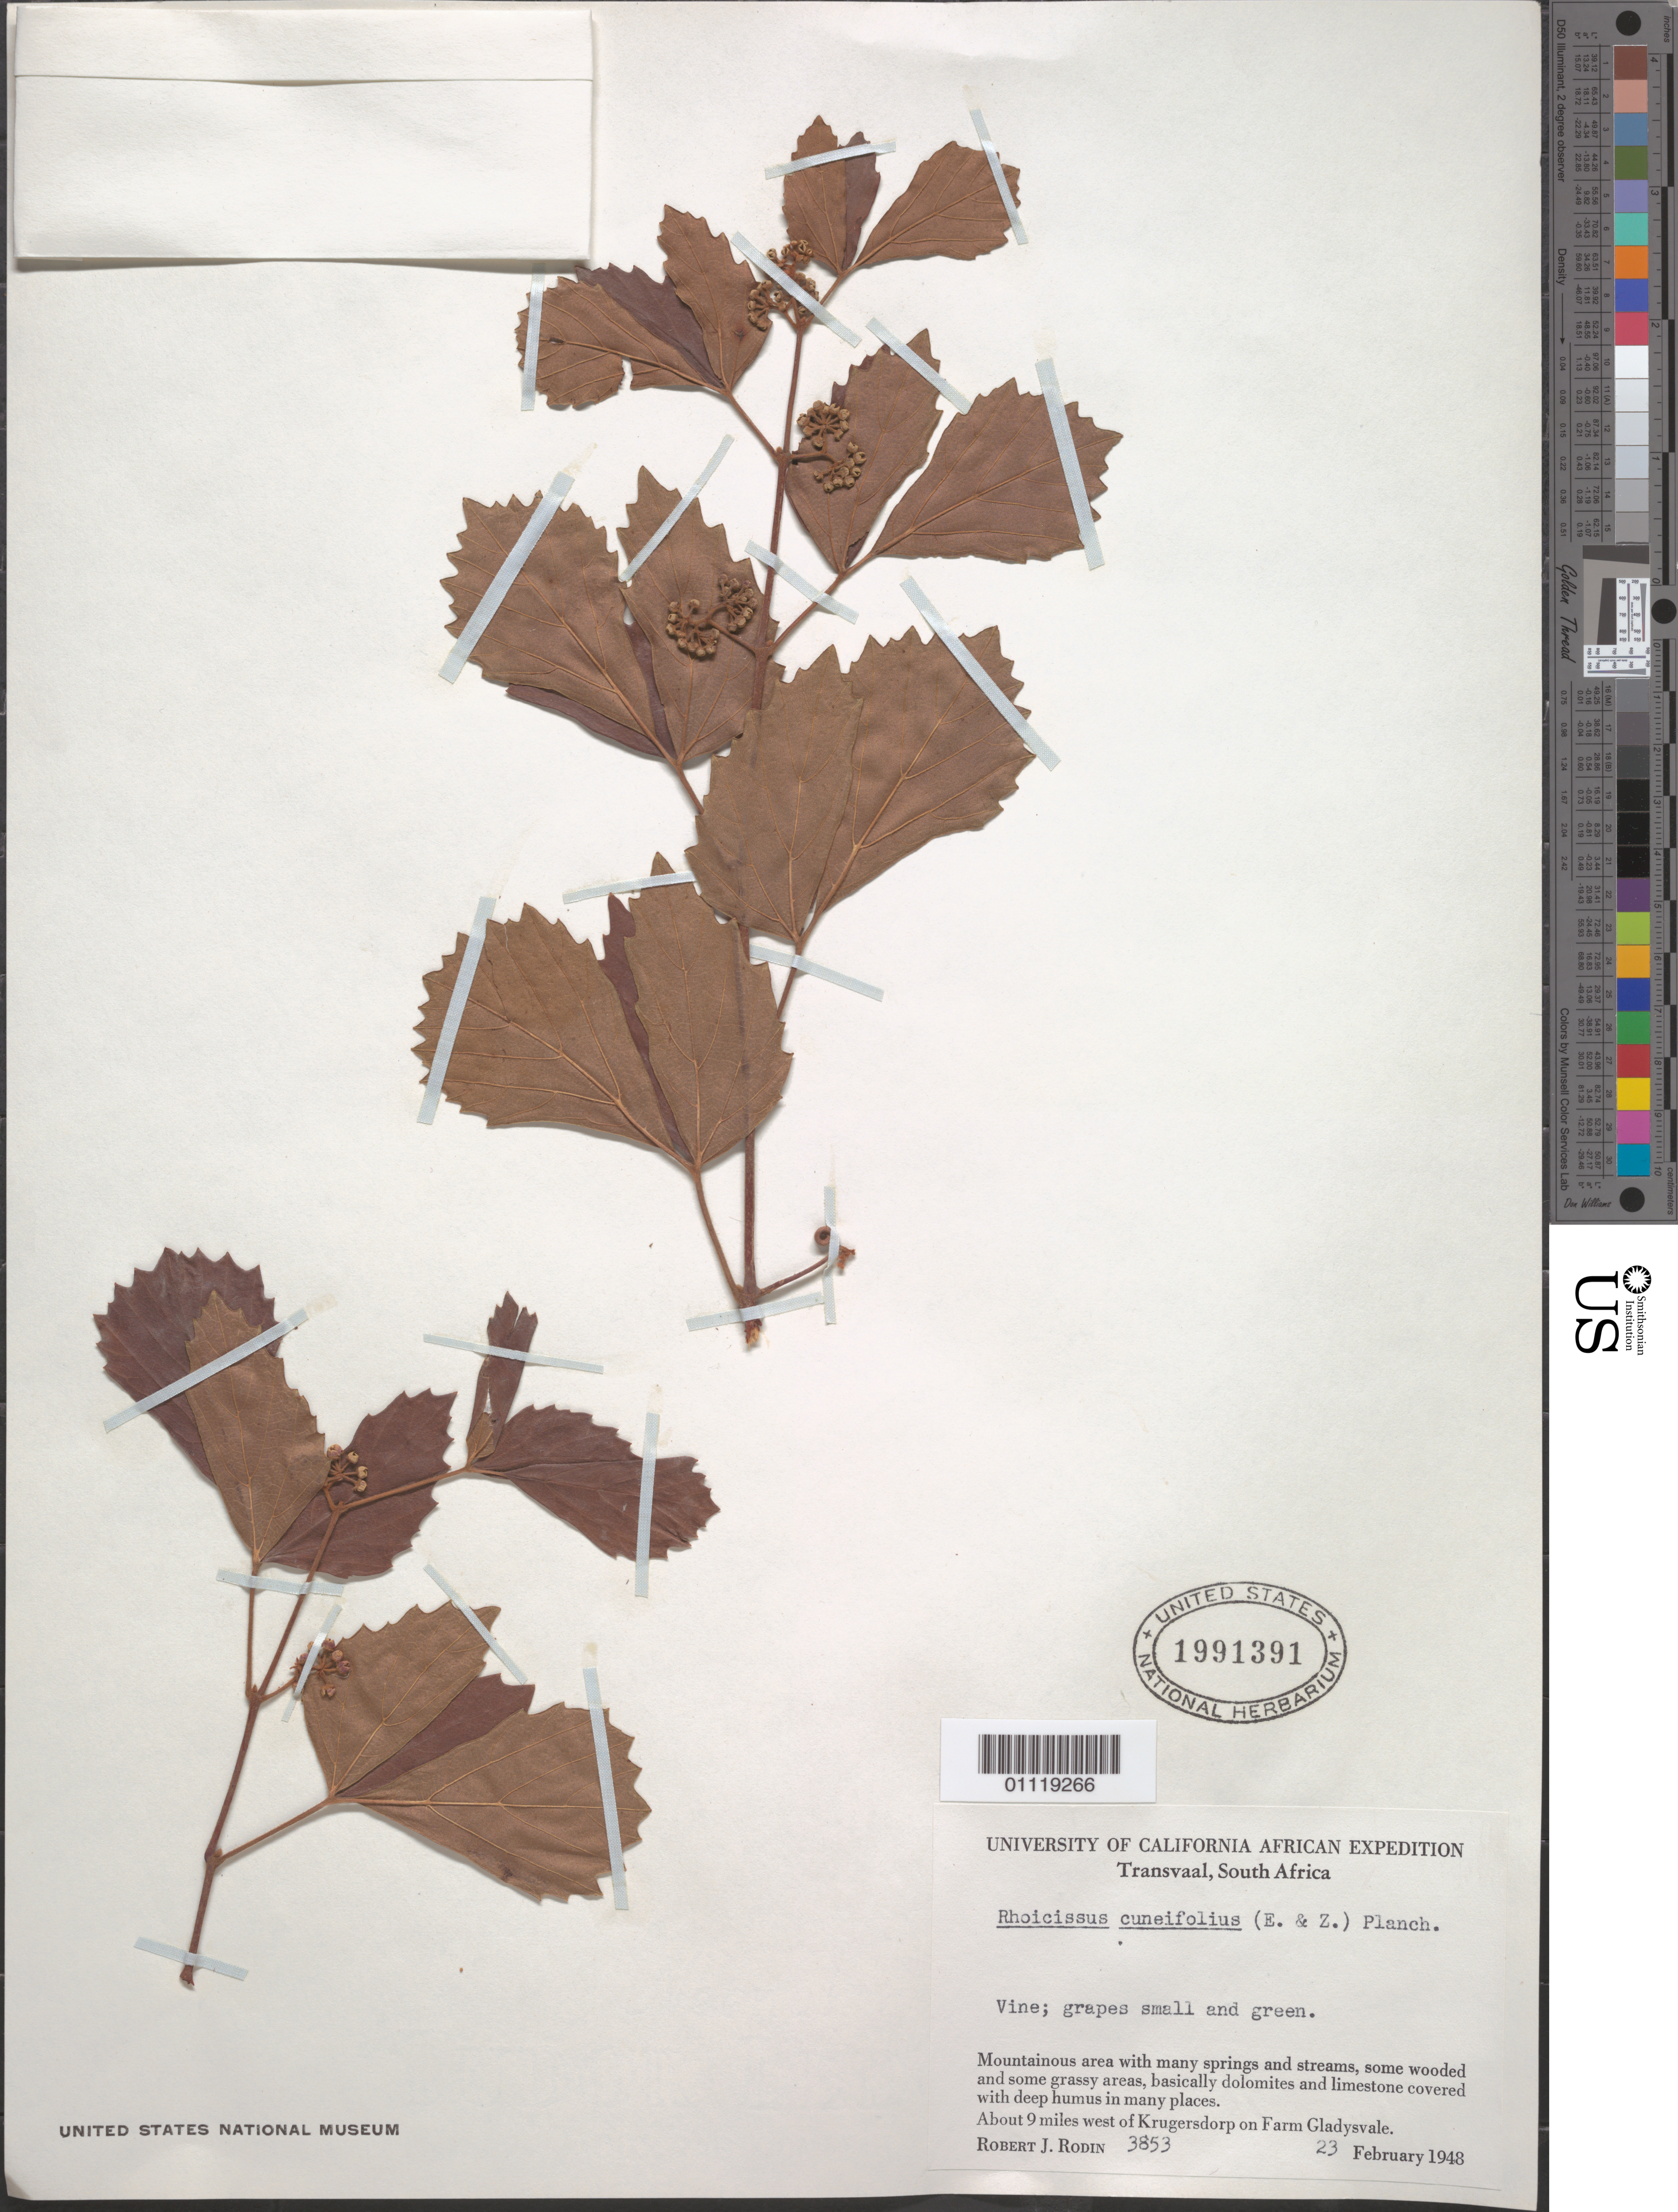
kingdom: Plantae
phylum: Tracheophyta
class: Magnoliopsida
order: Vitales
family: Vitaceae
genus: Rhoicissus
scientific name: Rhoicissus tridentata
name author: (L. f.) Wild & R.B. Drumm.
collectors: R. J. Rodin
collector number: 3853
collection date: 1948-02-23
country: South Africa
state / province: Gauteng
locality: About 9 mi W of Krugersdorp on Farm Gladysvale. Transvaal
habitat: Wooded and grassy area, basically dolomites and limestone covered with deep humus in many places.Vine.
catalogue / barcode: US 1991391